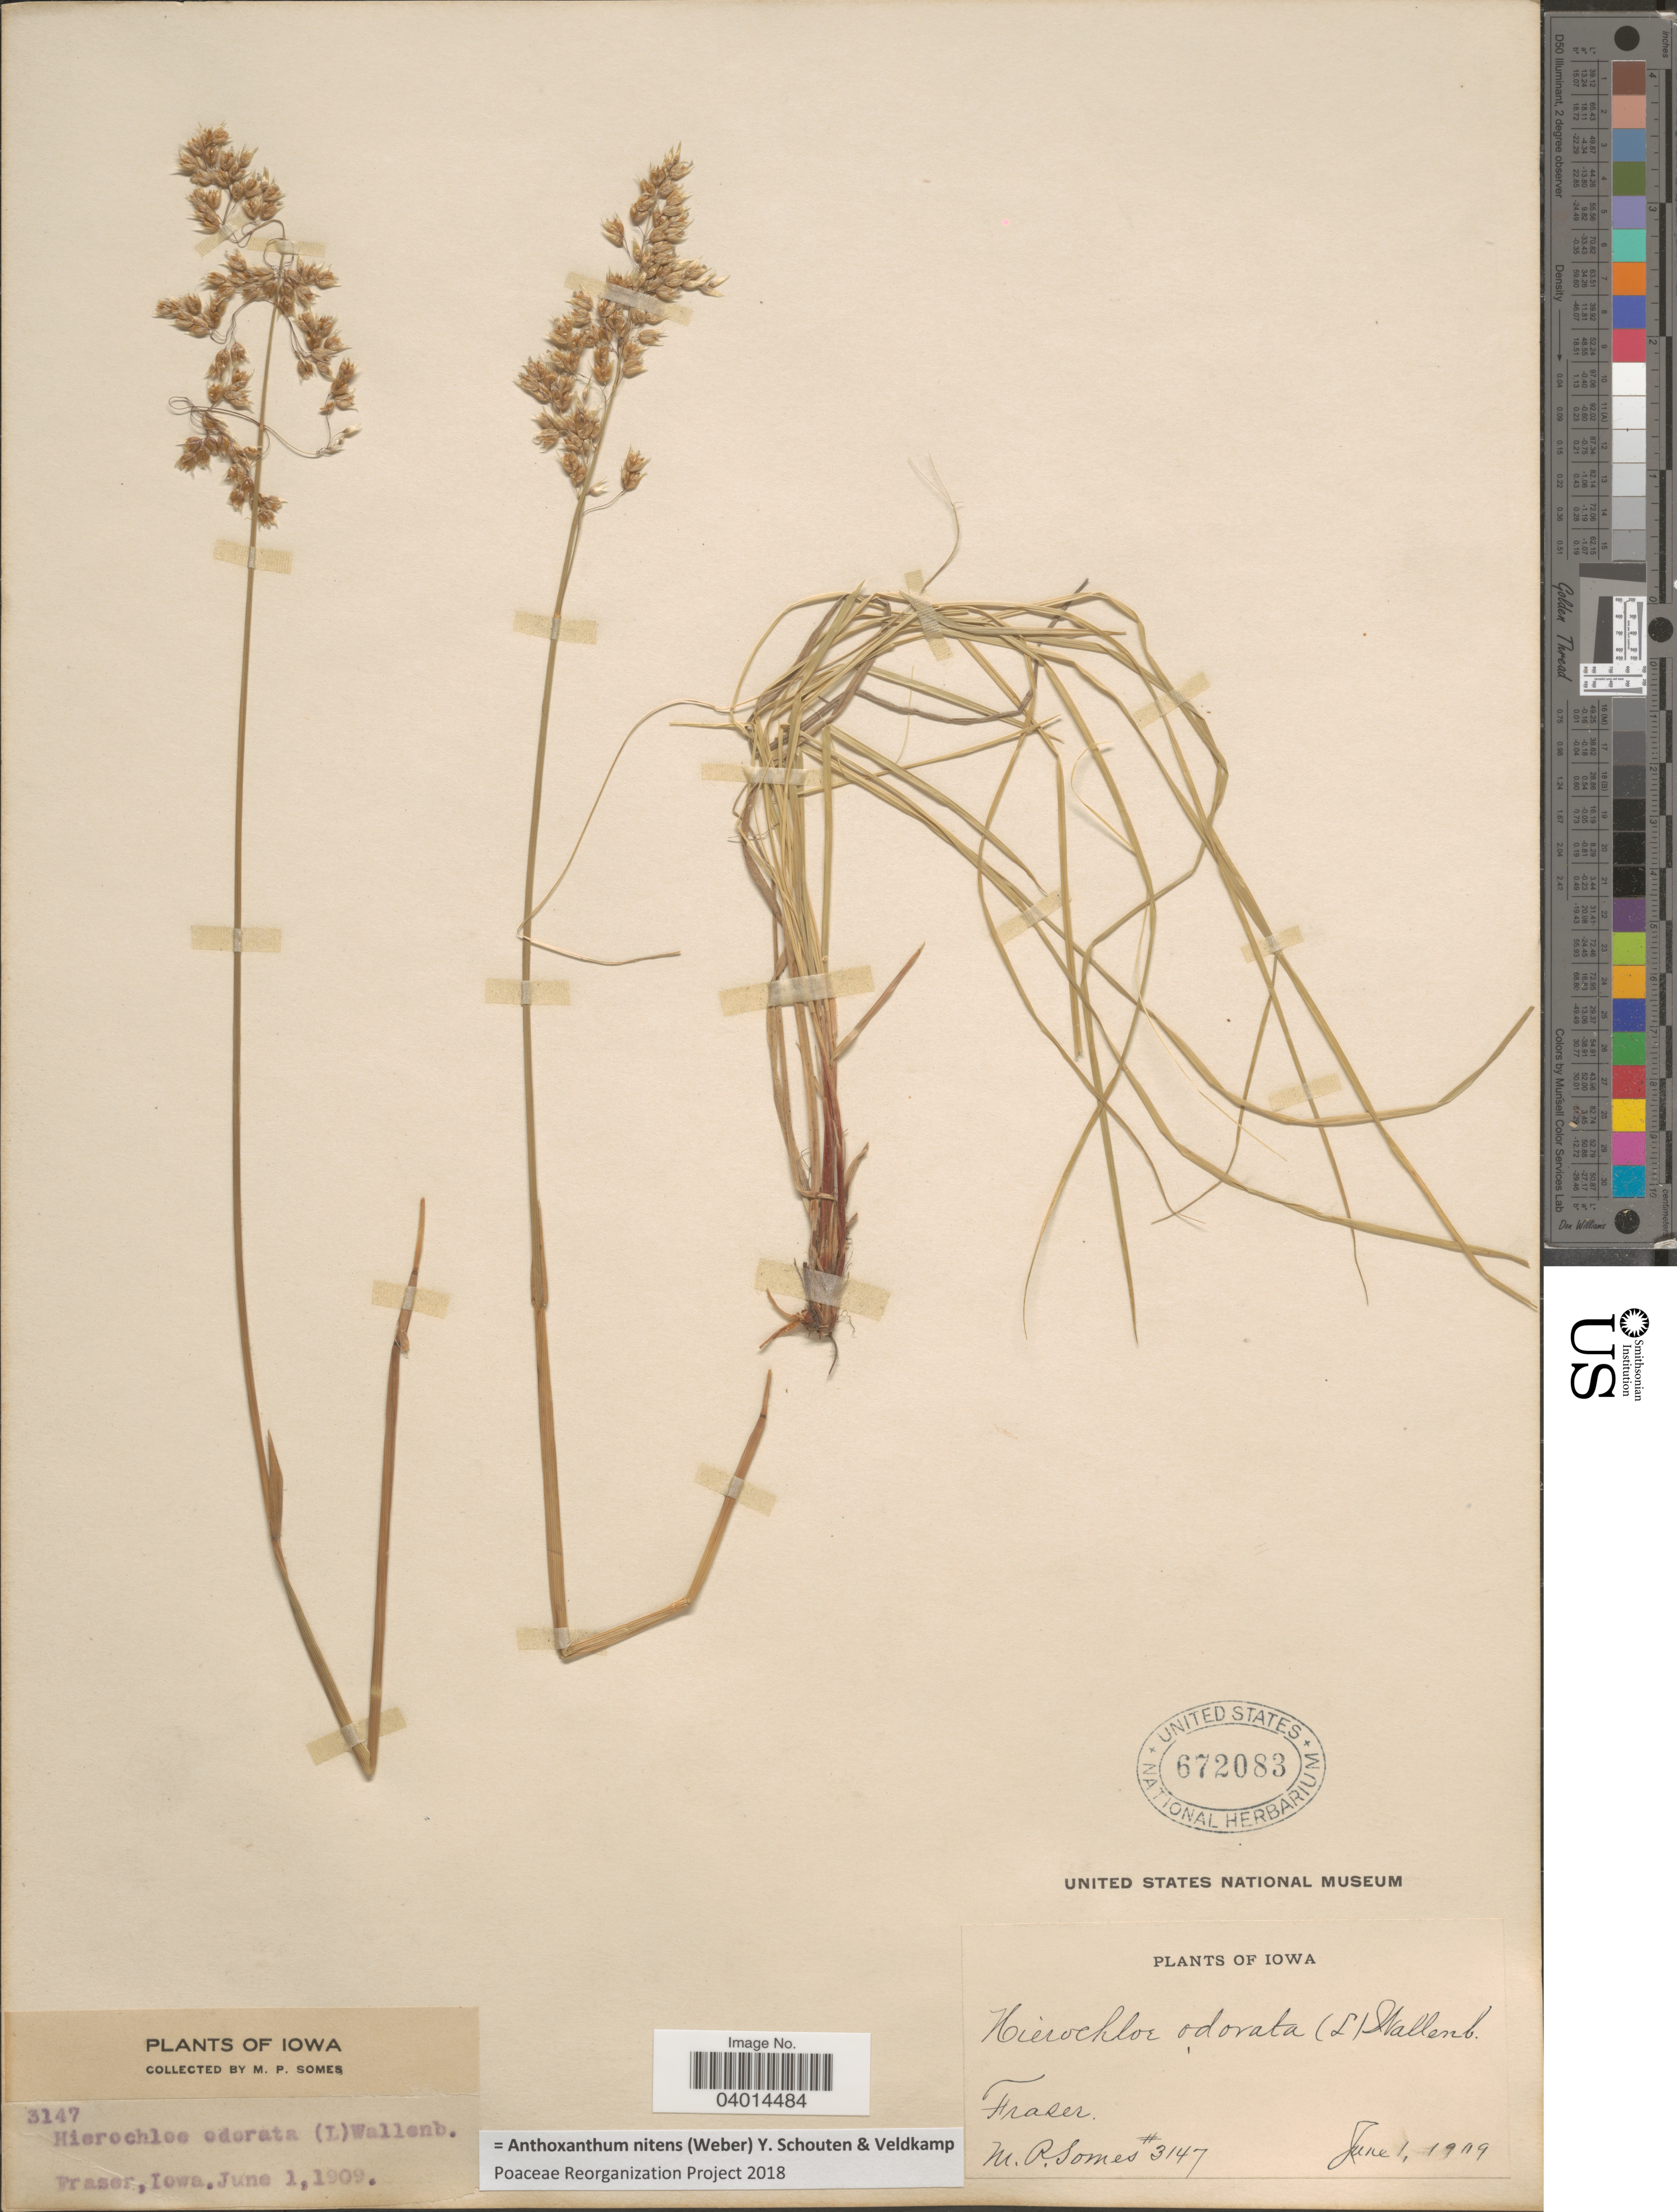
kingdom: Plantae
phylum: Tracheophyta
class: Liliopsida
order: Poales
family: Poaceae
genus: Anthoxanthum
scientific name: Anthoxanthum nitens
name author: (G.H. Weber) R.T.A. Schouten & Veldkamp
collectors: M. Somes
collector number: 3147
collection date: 1909-06-01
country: United States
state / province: Iowa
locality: Fraser.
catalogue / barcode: US 672083